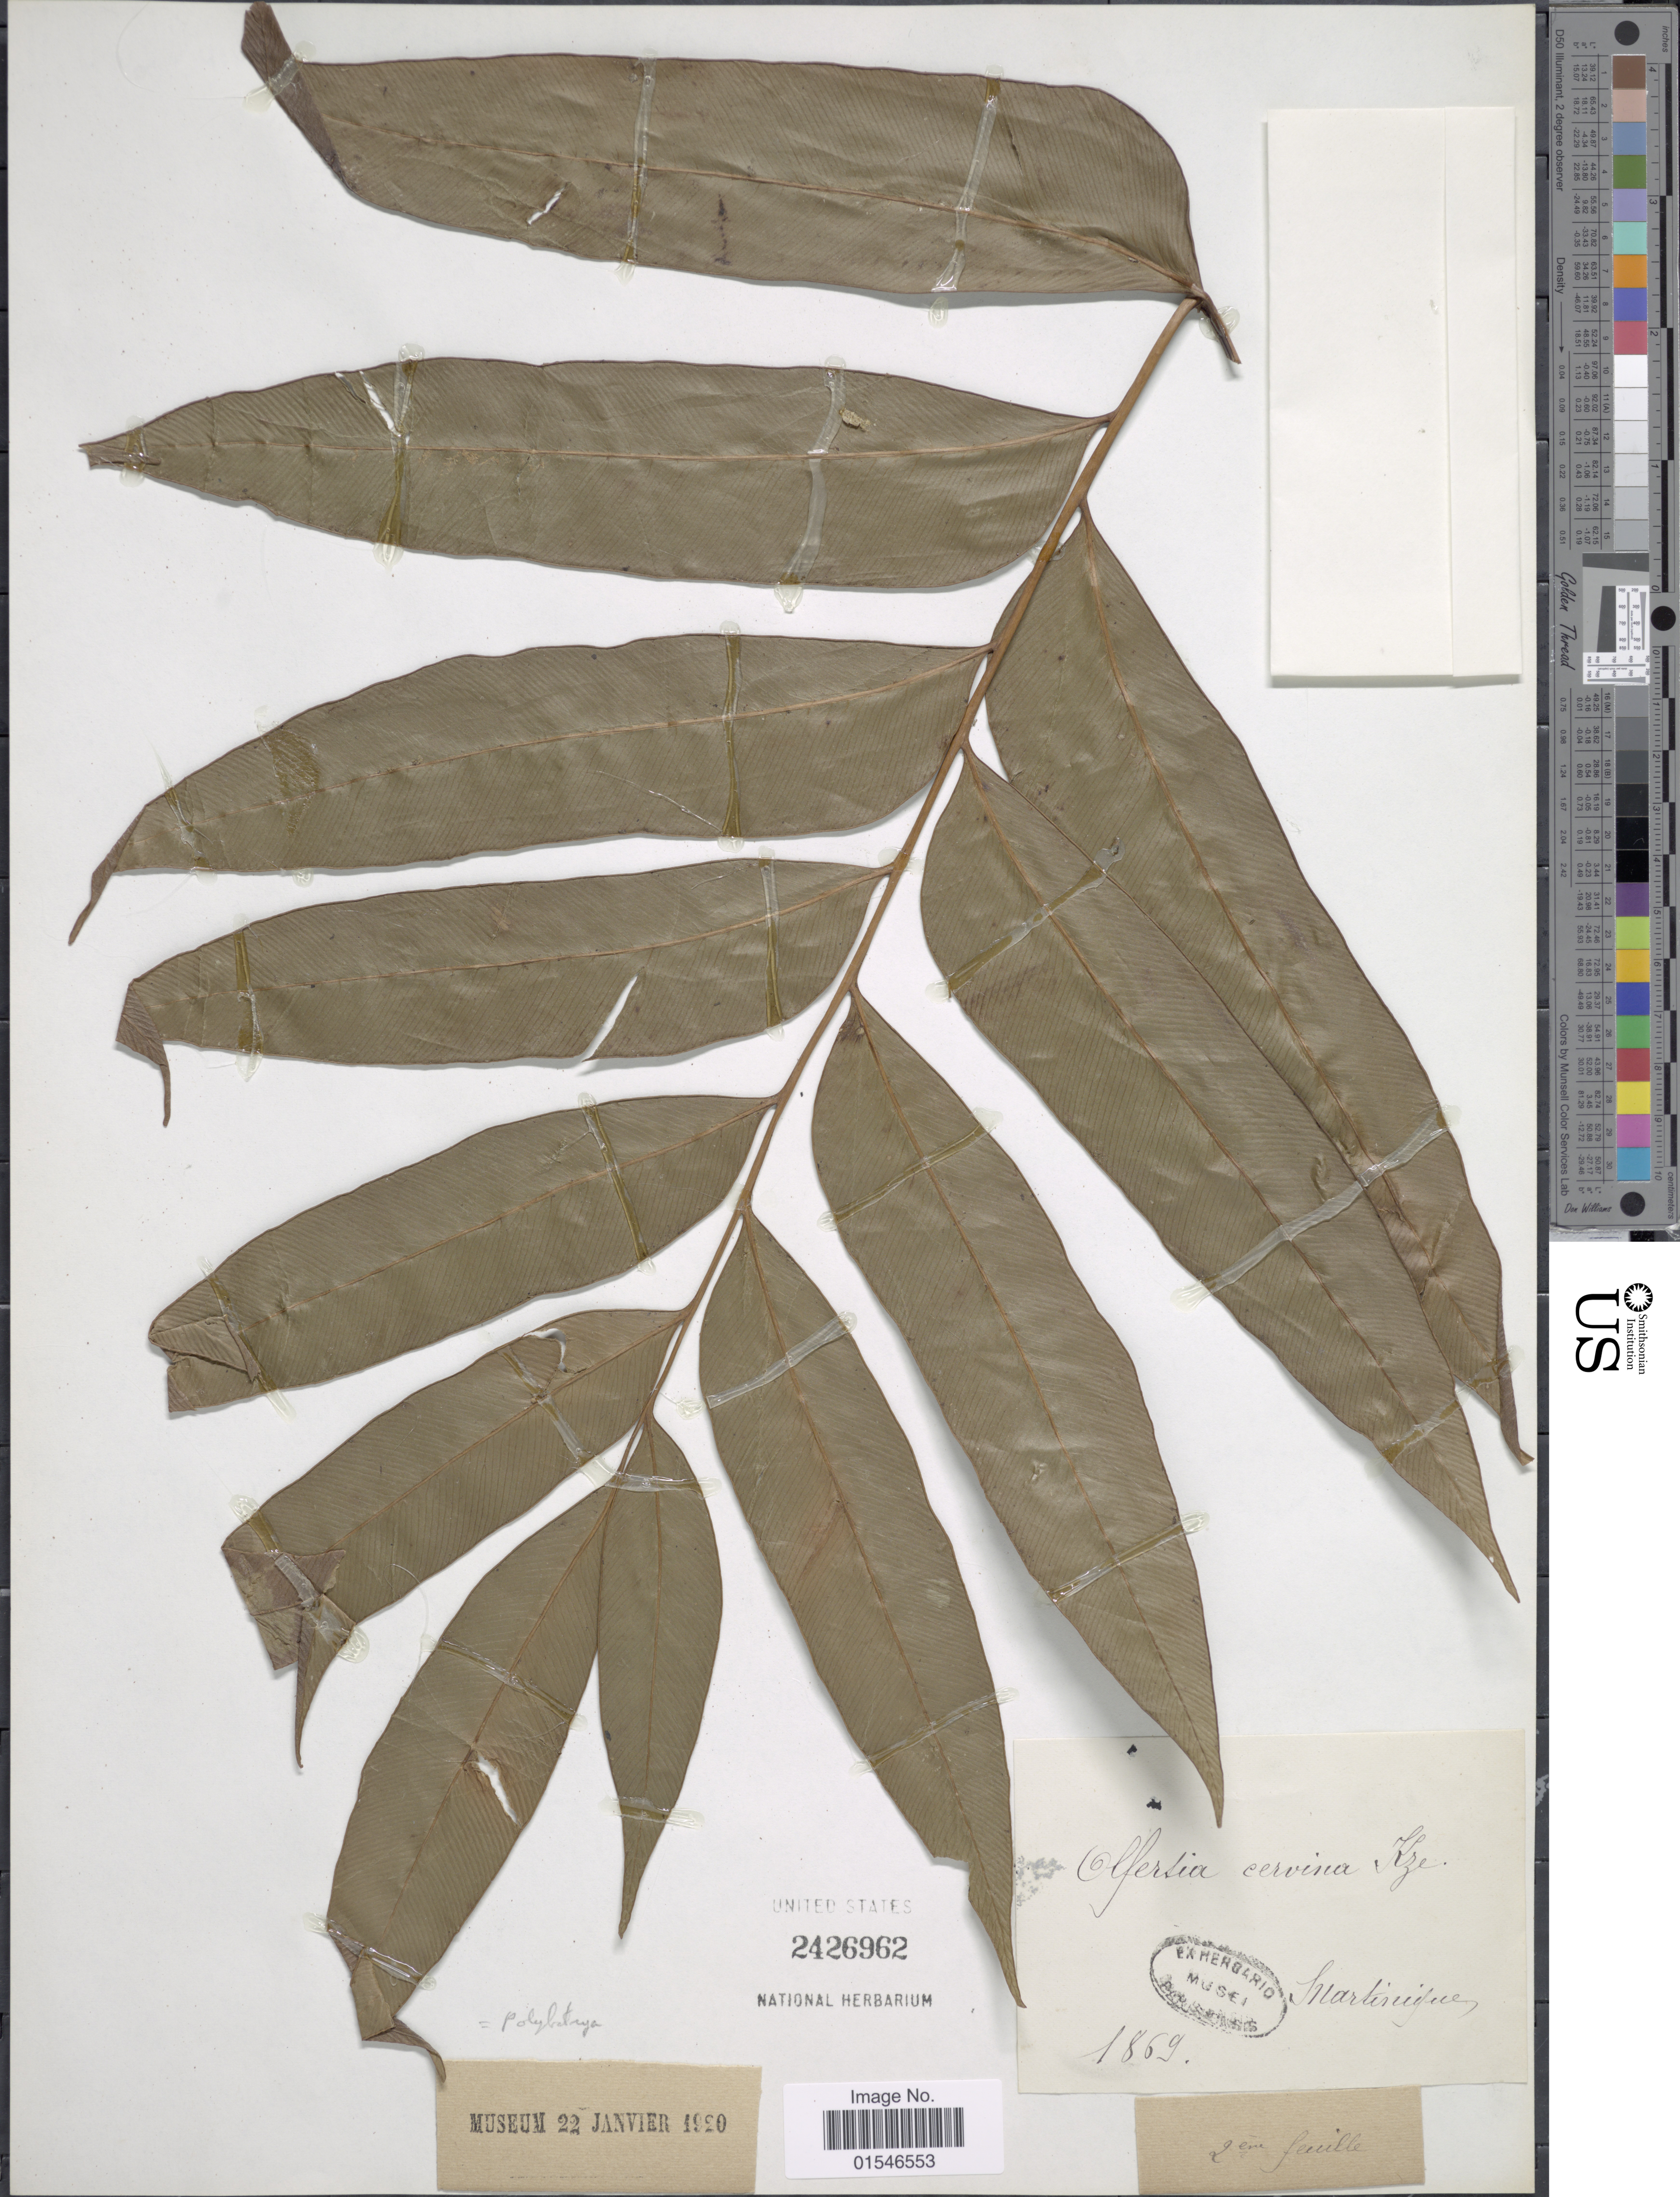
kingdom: Plantae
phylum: Tracheophyta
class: Polypodiopsida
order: Polypodiales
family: Dryopteridaceae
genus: Olfersia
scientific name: Olfersia cervina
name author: (L.) Kunze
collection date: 1869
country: Martinique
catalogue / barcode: US 2426962